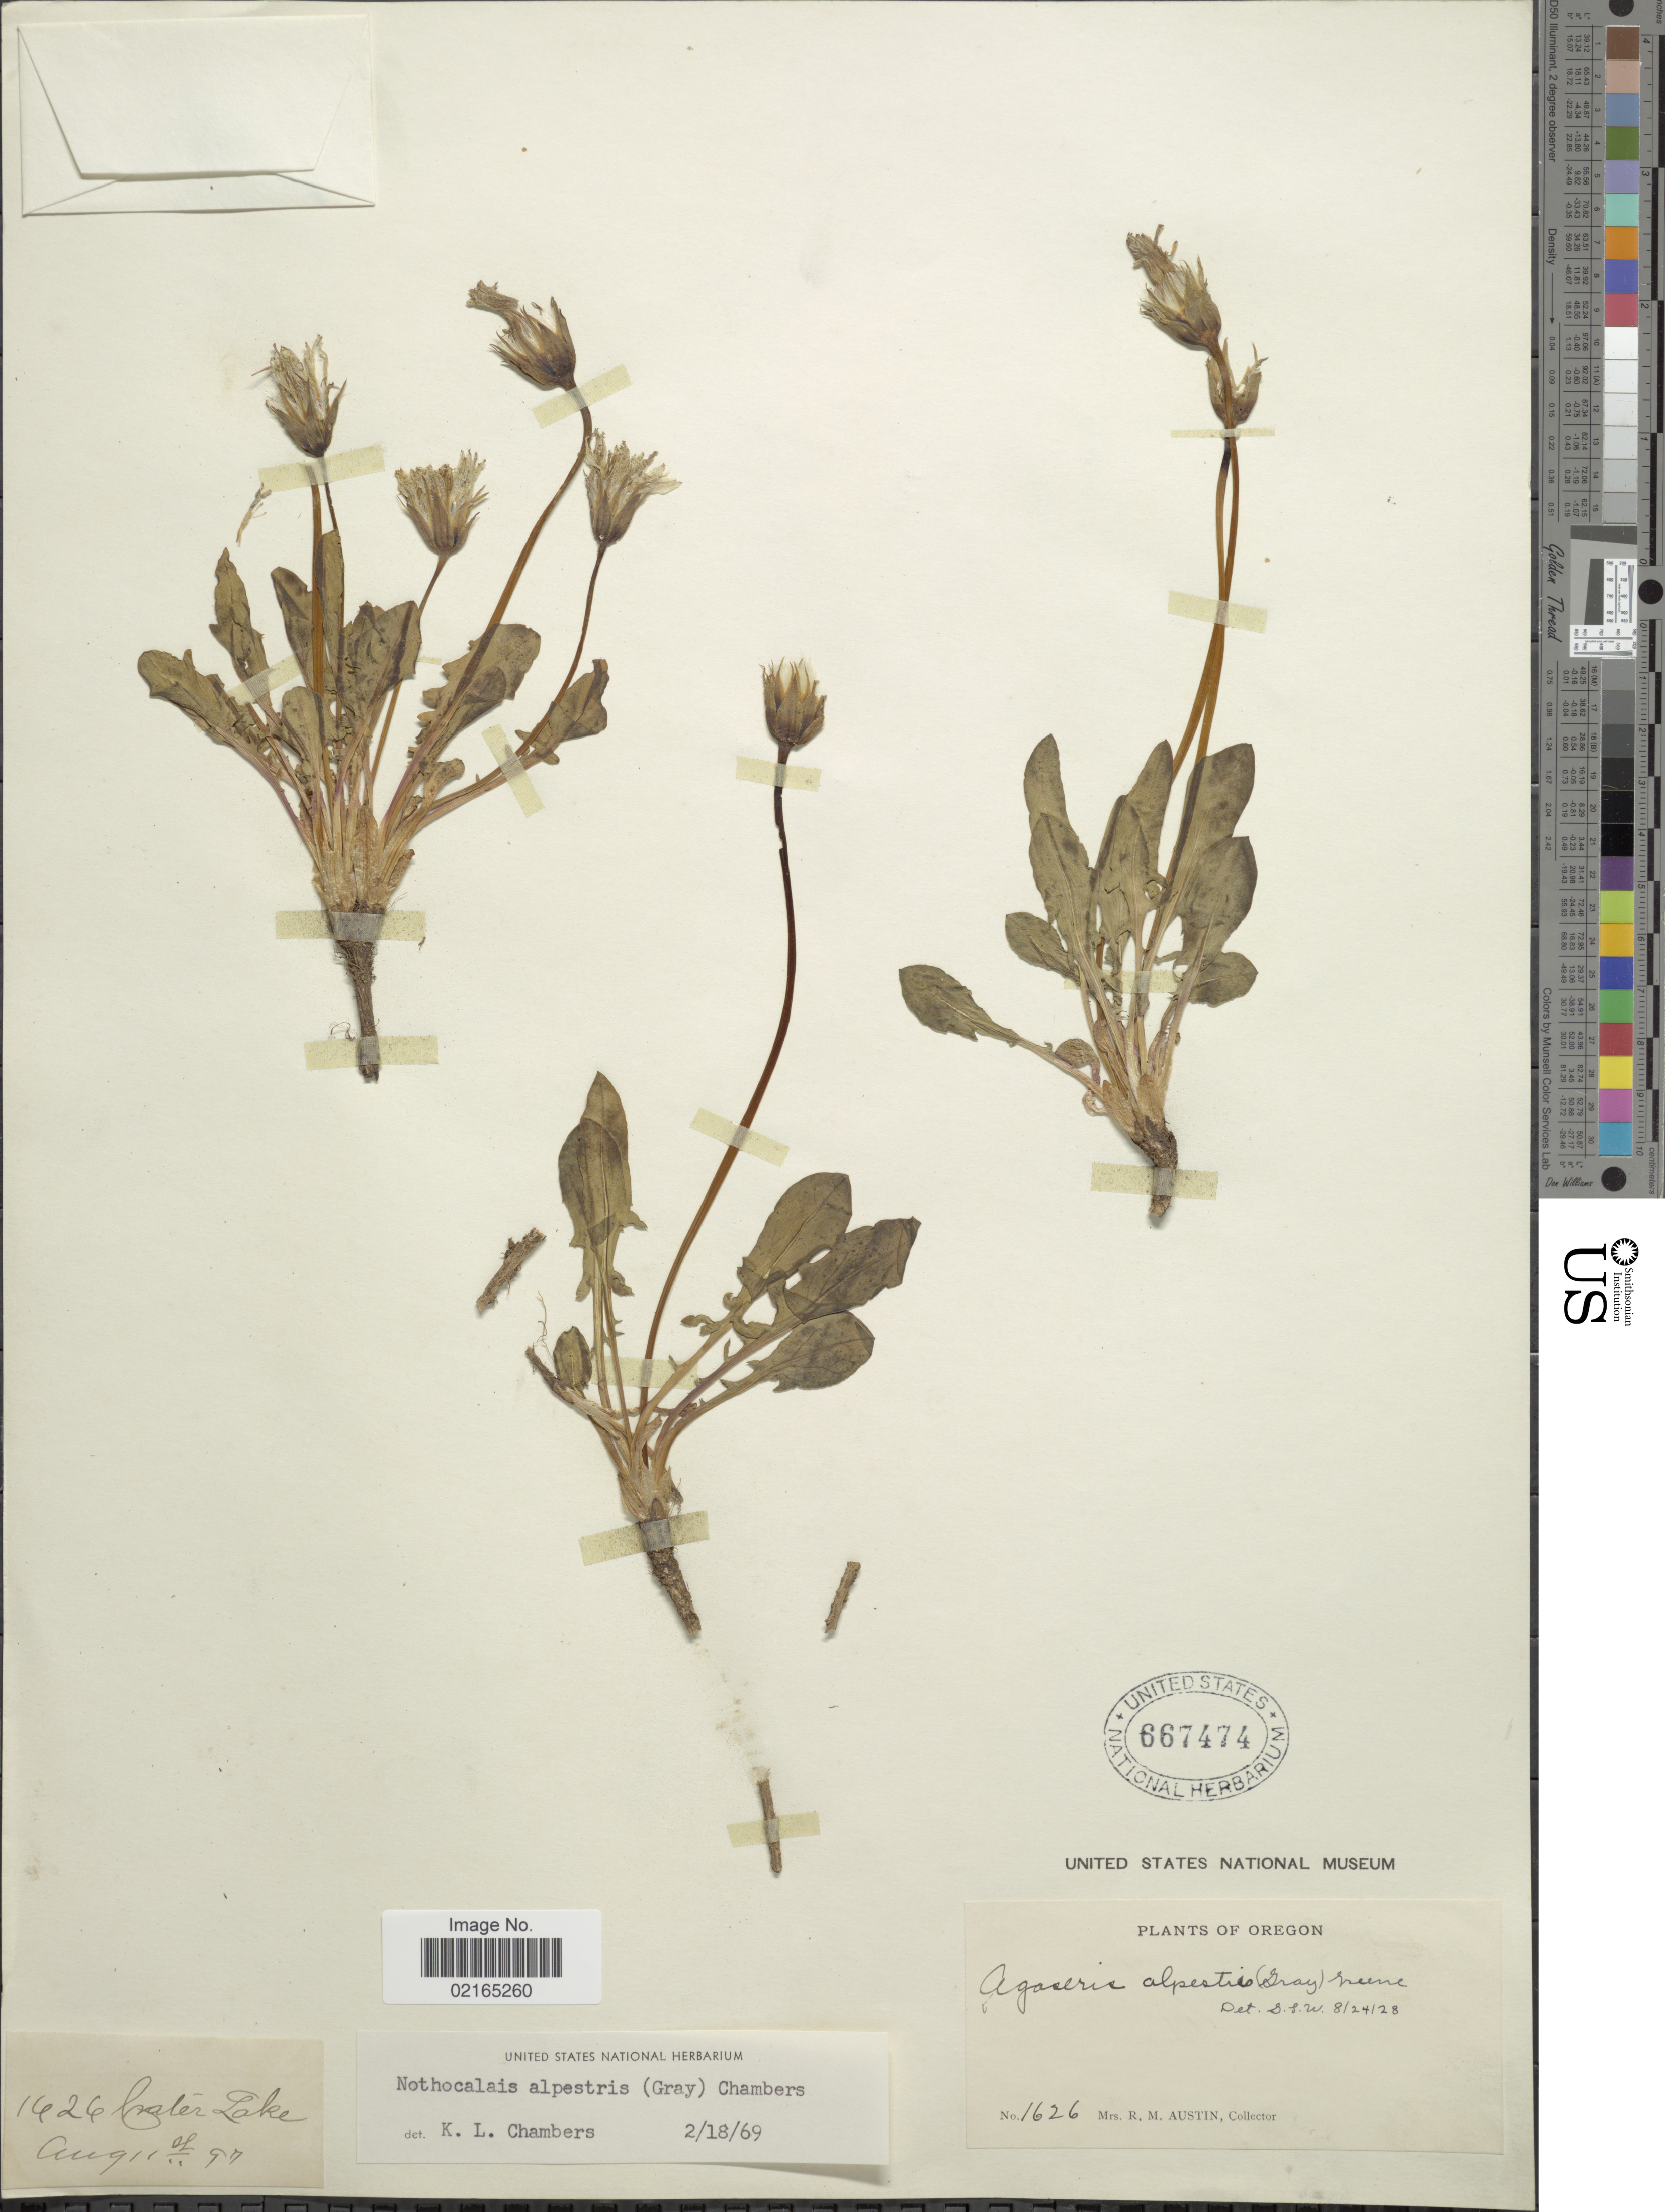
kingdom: Plantae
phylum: Tracheophyta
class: Magnoliopsida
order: Asterales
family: Asteraceae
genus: Nothocalais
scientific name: Nothocalais alpestris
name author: (A. Gray) K.L. Chambers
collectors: R. Austin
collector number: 1626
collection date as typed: Transcribed d/m/y: 11/8/97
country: United States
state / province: Oregon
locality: Crater Lake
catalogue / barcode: US 667474